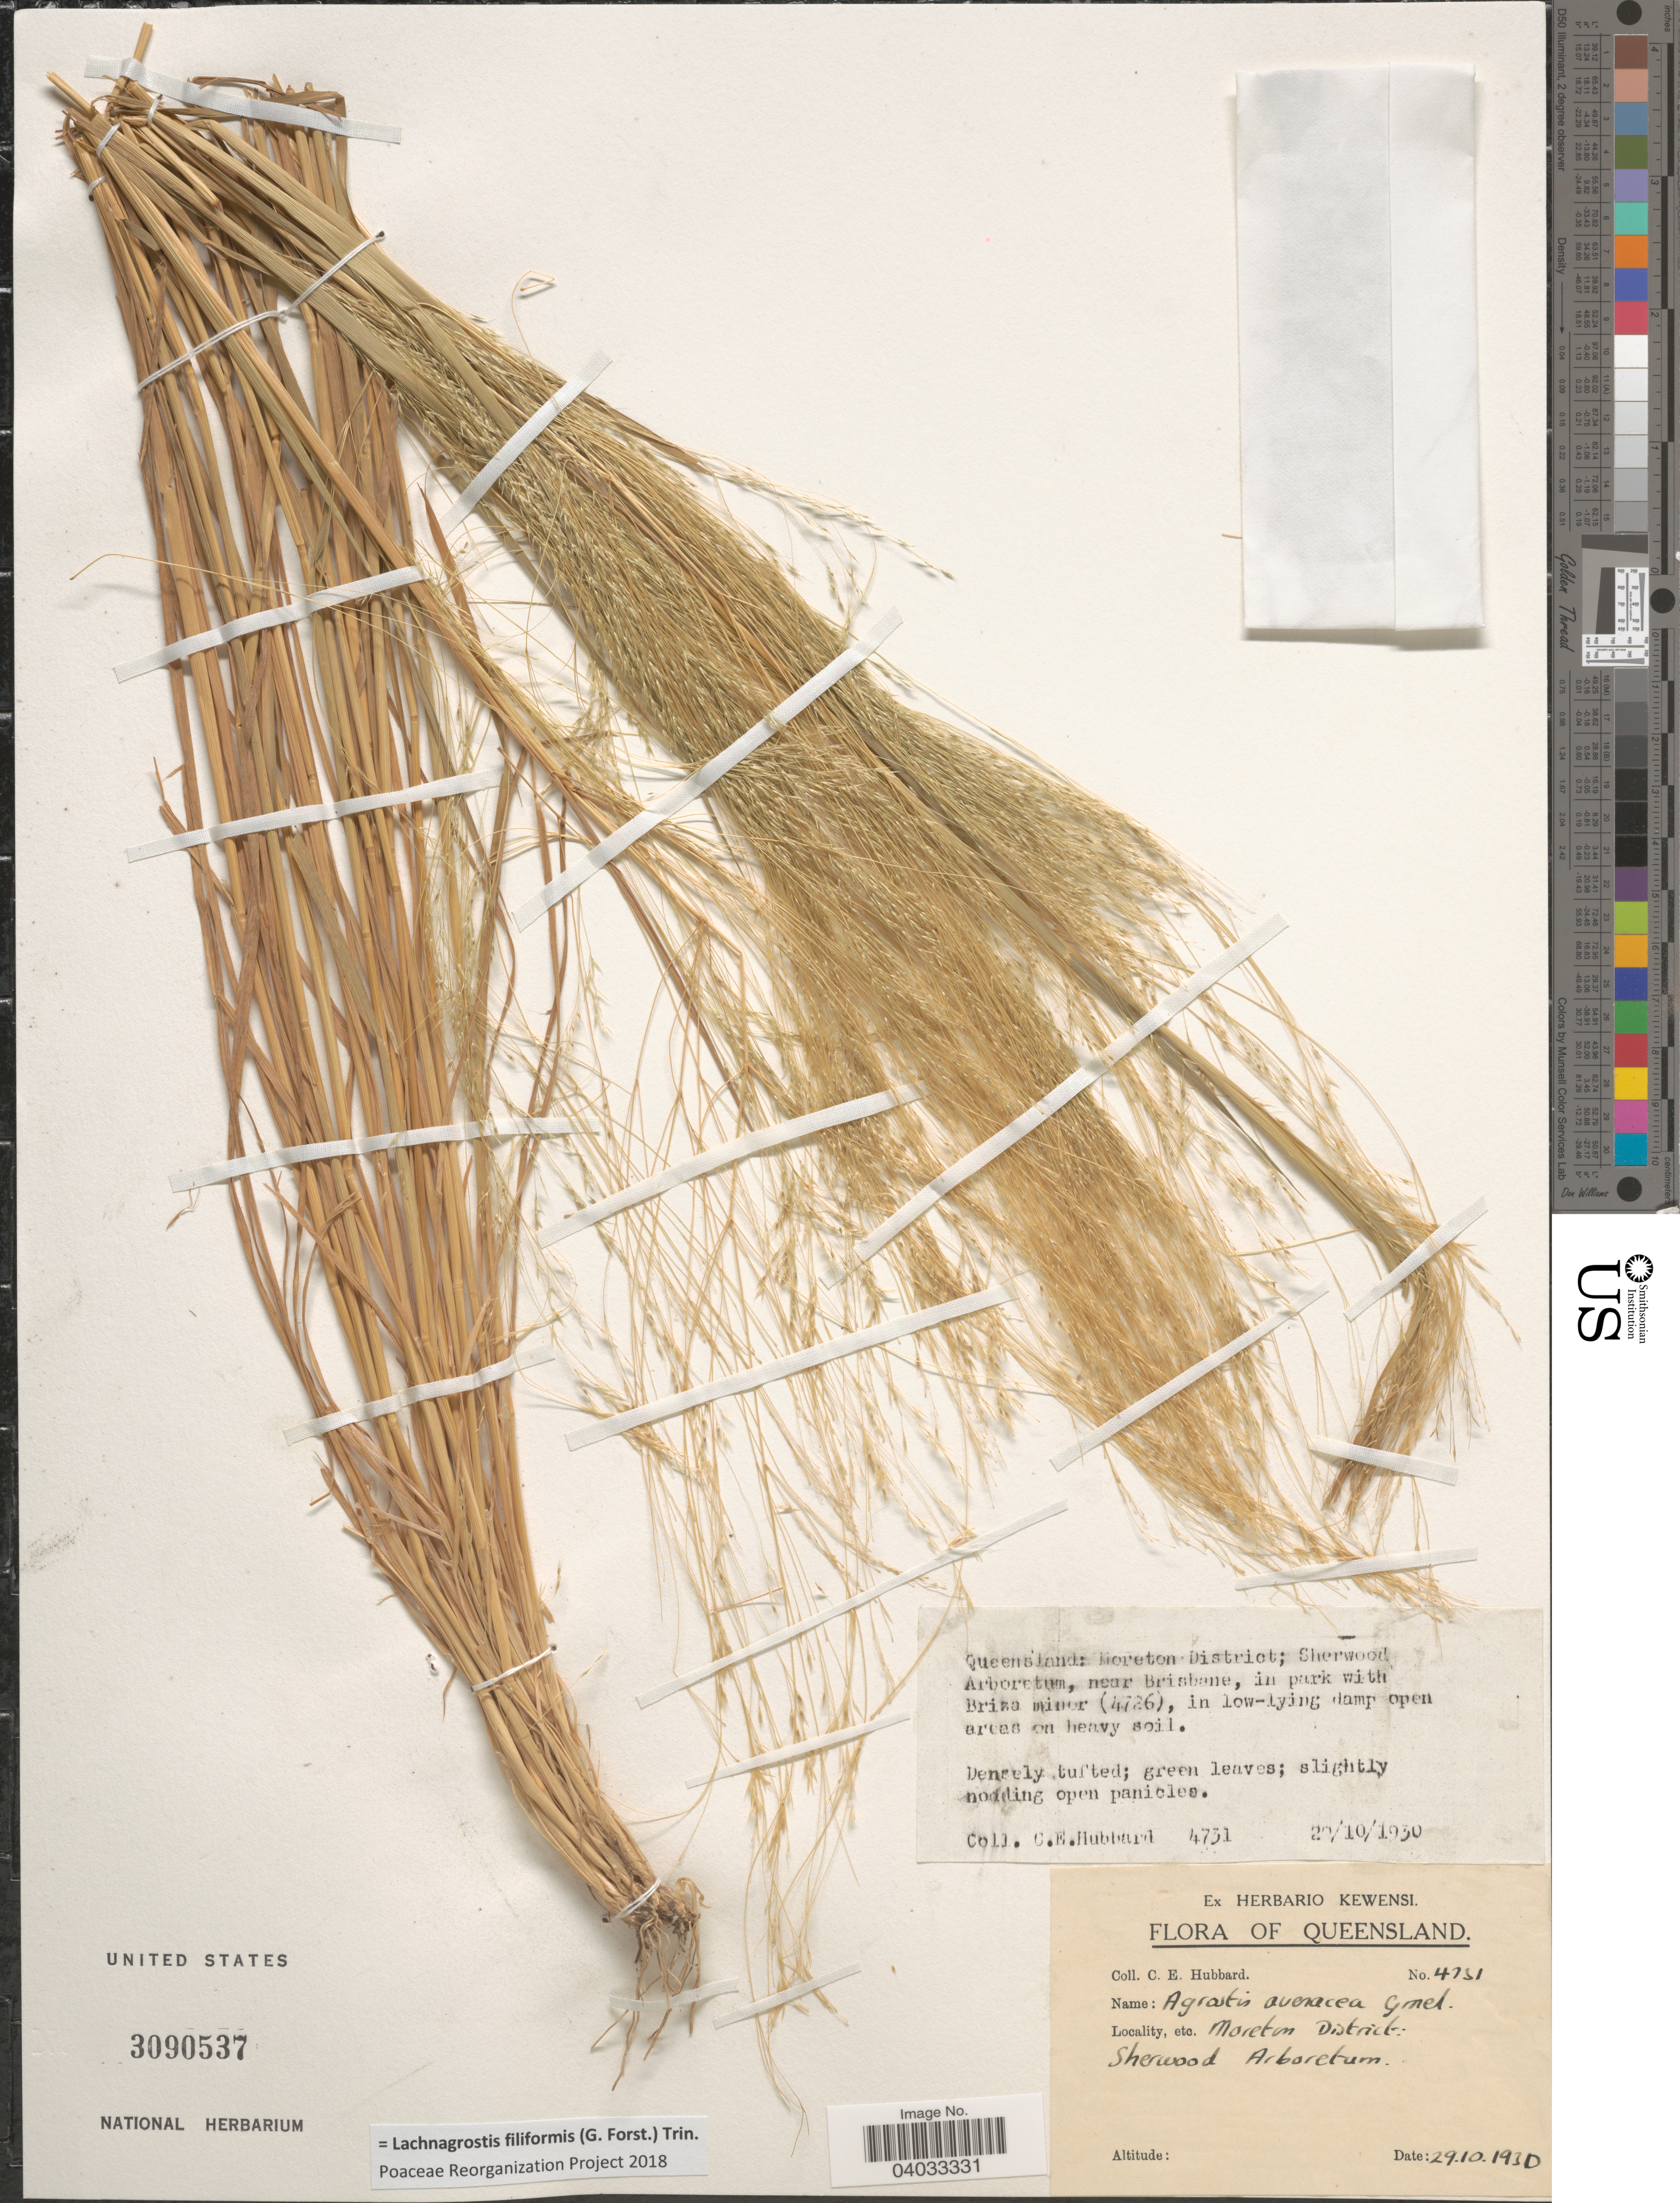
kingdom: Plantae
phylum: Tracheophyta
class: Liliopsida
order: Poales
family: Poaceae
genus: Lachnagrostis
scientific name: Lachnagrostis filiformis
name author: (J.R. Forst.) Trin.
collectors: C. E. Hubbard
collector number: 4731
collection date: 1930-10-29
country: Australia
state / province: Queensland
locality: Moreton District; Sherwood Arboretum, near Brisbane, in park with Briza minor (4726).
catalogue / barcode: US 3090537